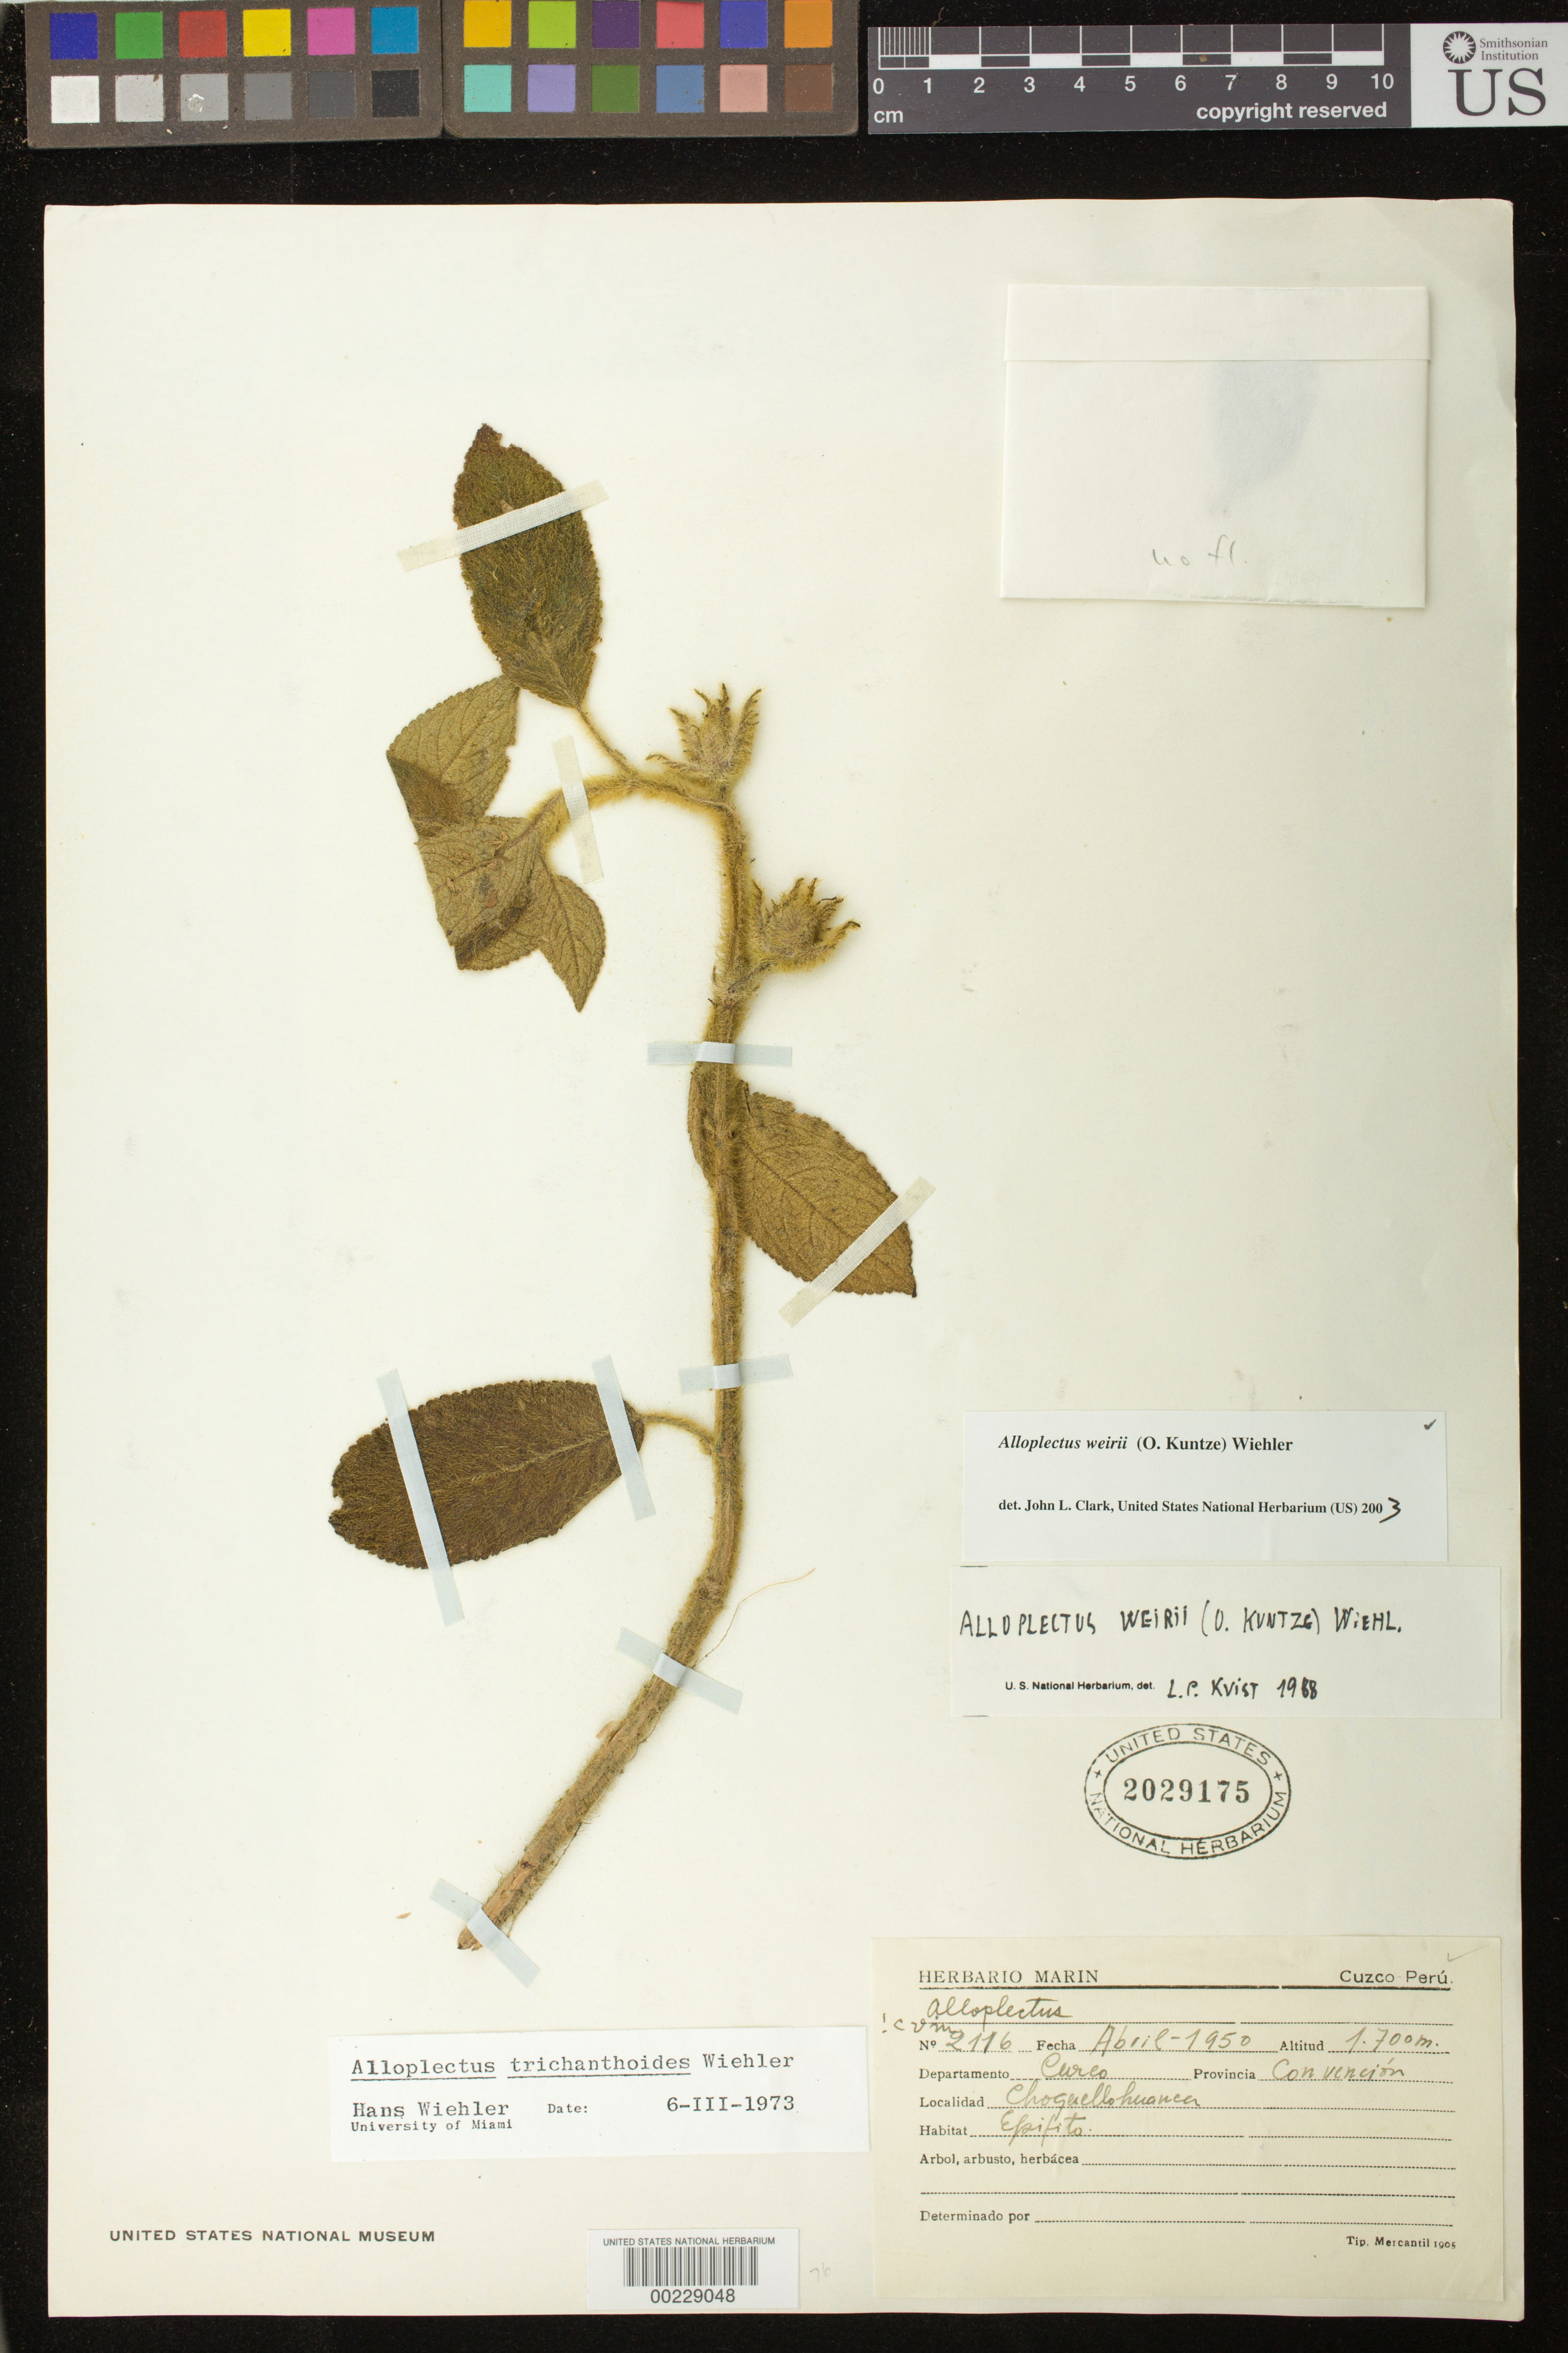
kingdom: Plantae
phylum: Tracheophyta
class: Magnoliopsida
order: Lamiales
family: Gesneriaceae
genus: Alloplectus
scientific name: Alloplectus weirii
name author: (Kuntze) Wiehler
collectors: F. Marin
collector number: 2116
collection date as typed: Apr 1950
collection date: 1950-04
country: Peru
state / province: Cusco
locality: Convencion. Choquellohuanca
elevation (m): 1700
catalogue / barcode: US 2029175